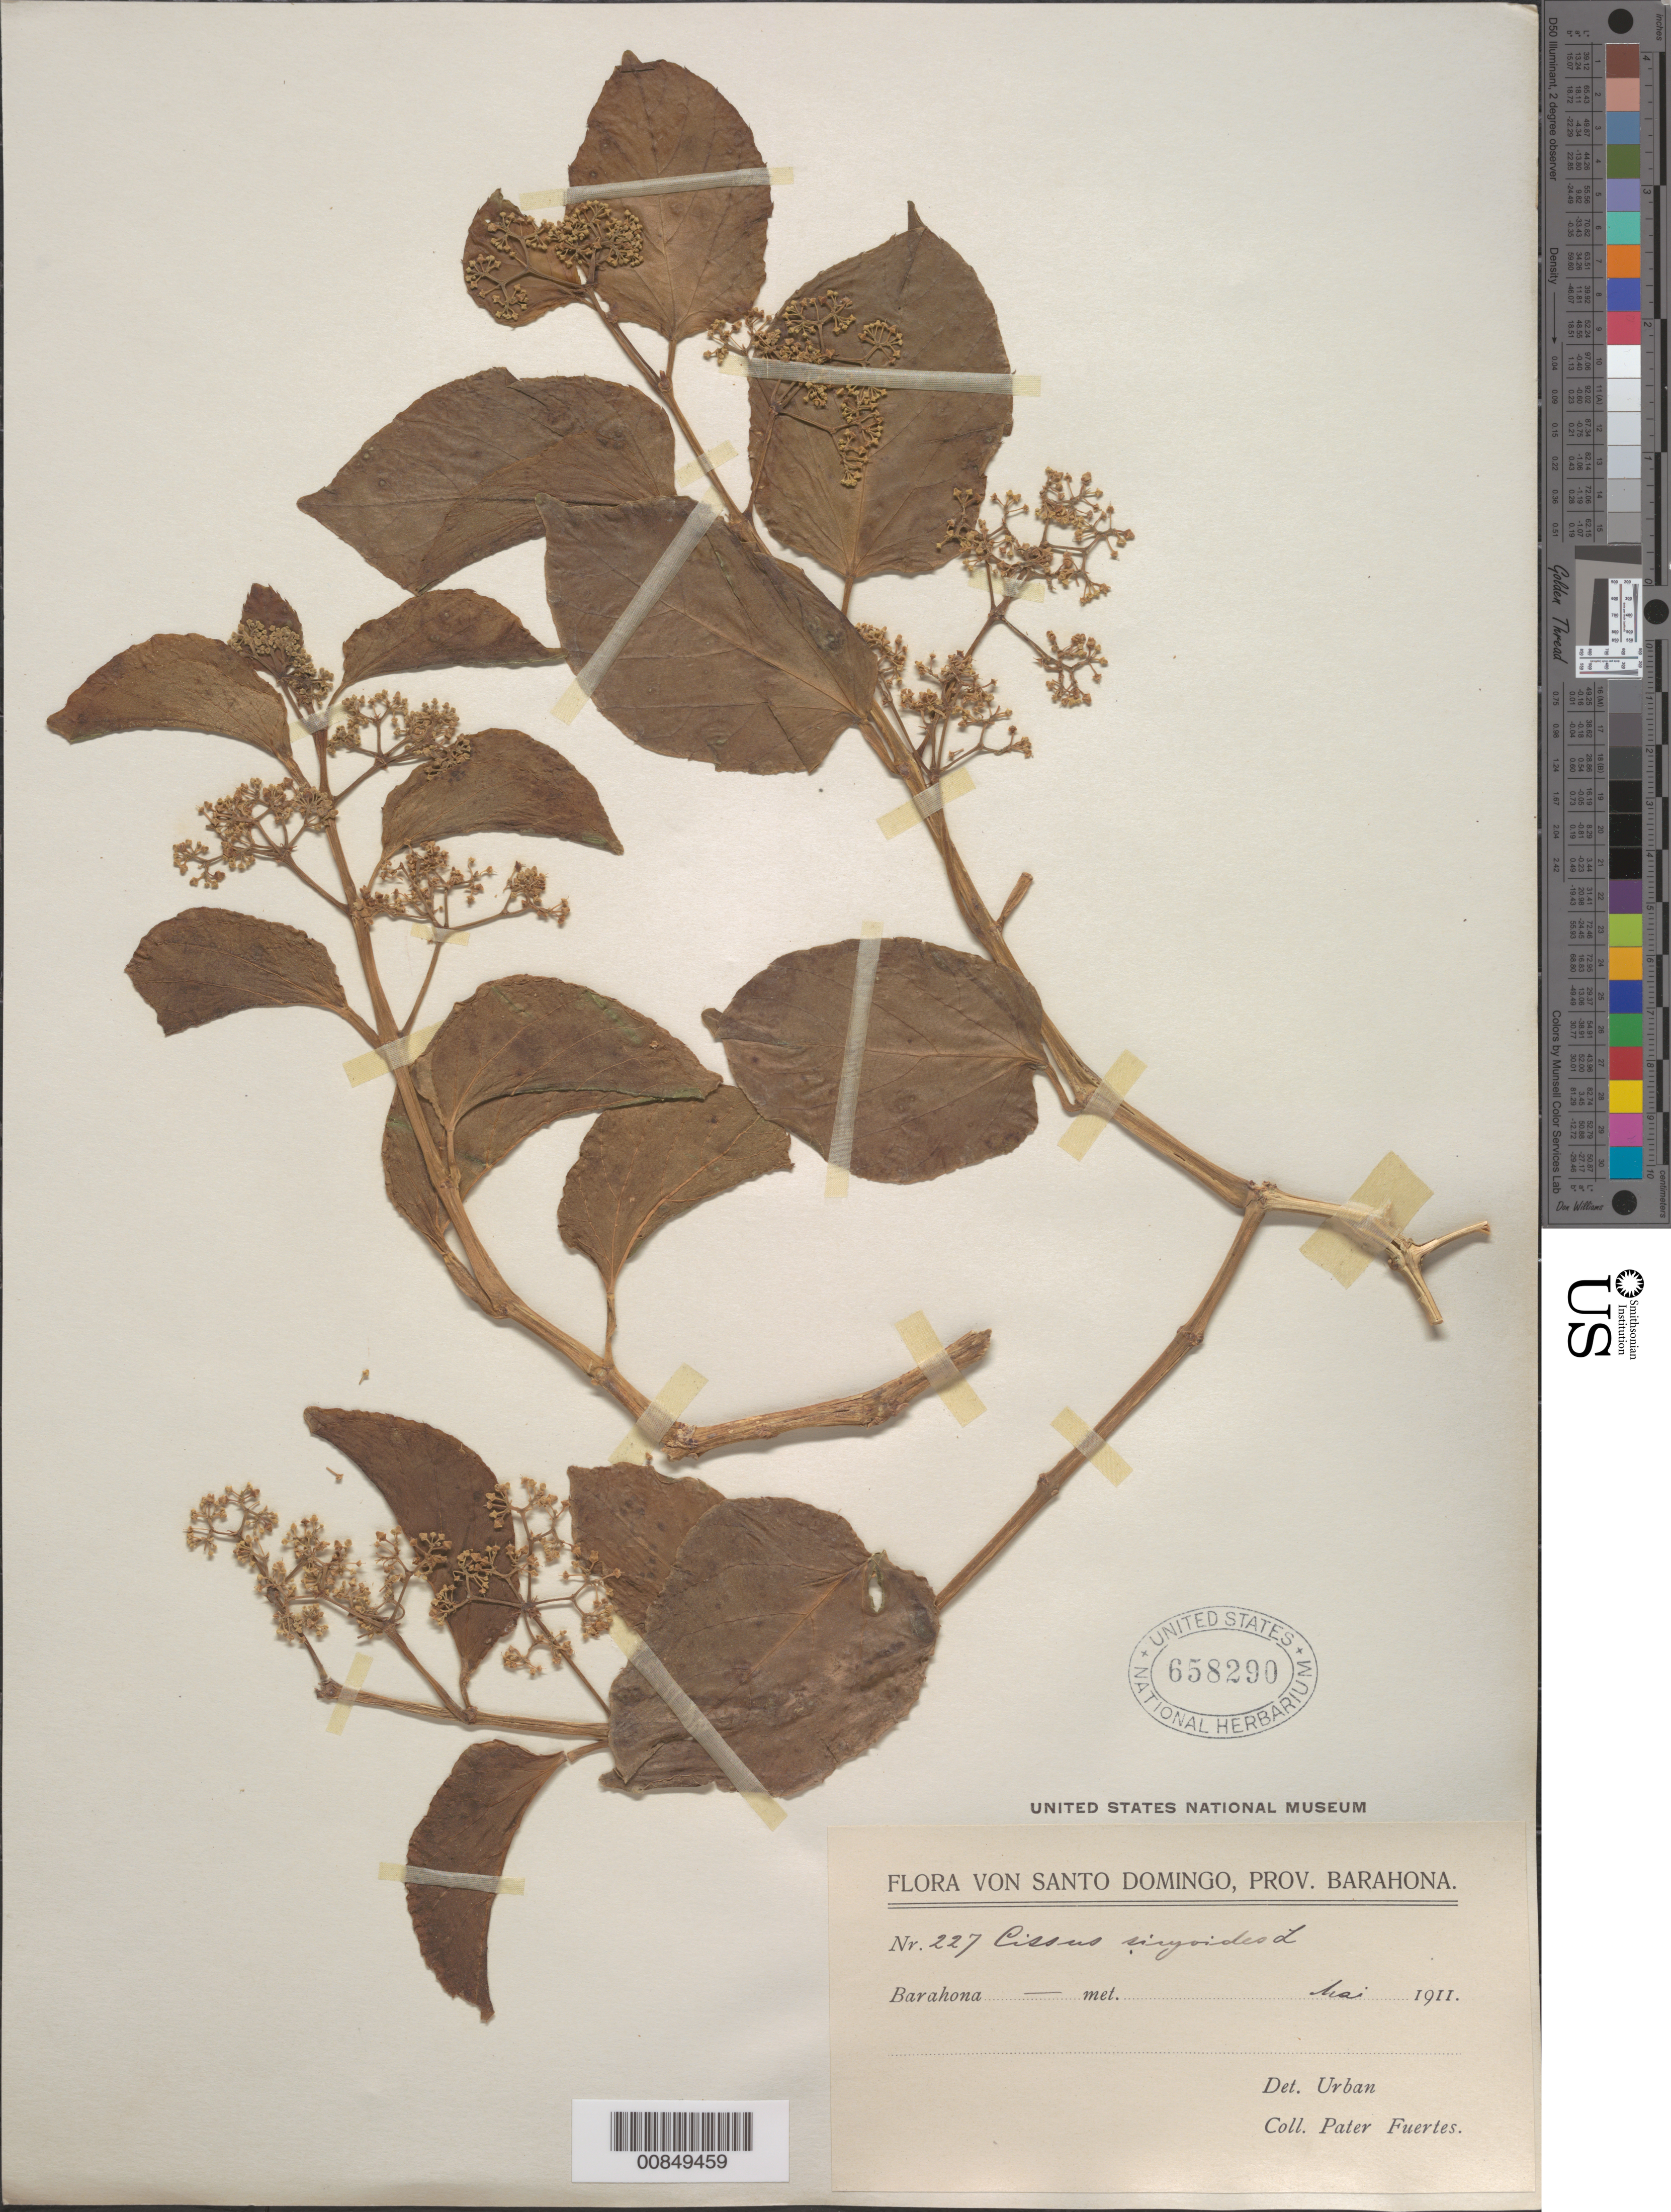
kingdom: Plantae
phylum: Tracheophyta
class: Magnoliopsida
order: Vitales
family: Vitaceae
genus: Cissus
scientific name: Cissus verticillata subsp. verticillata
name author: (L.) Nicolson & C.E. Jarvis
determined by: Urban, Ignatz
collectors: M. D. Fuertes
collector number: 227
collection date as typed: May 1911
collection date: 1911-05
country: Dominican Republic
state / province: Barahona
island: Hispaniola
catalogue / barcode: US 658290